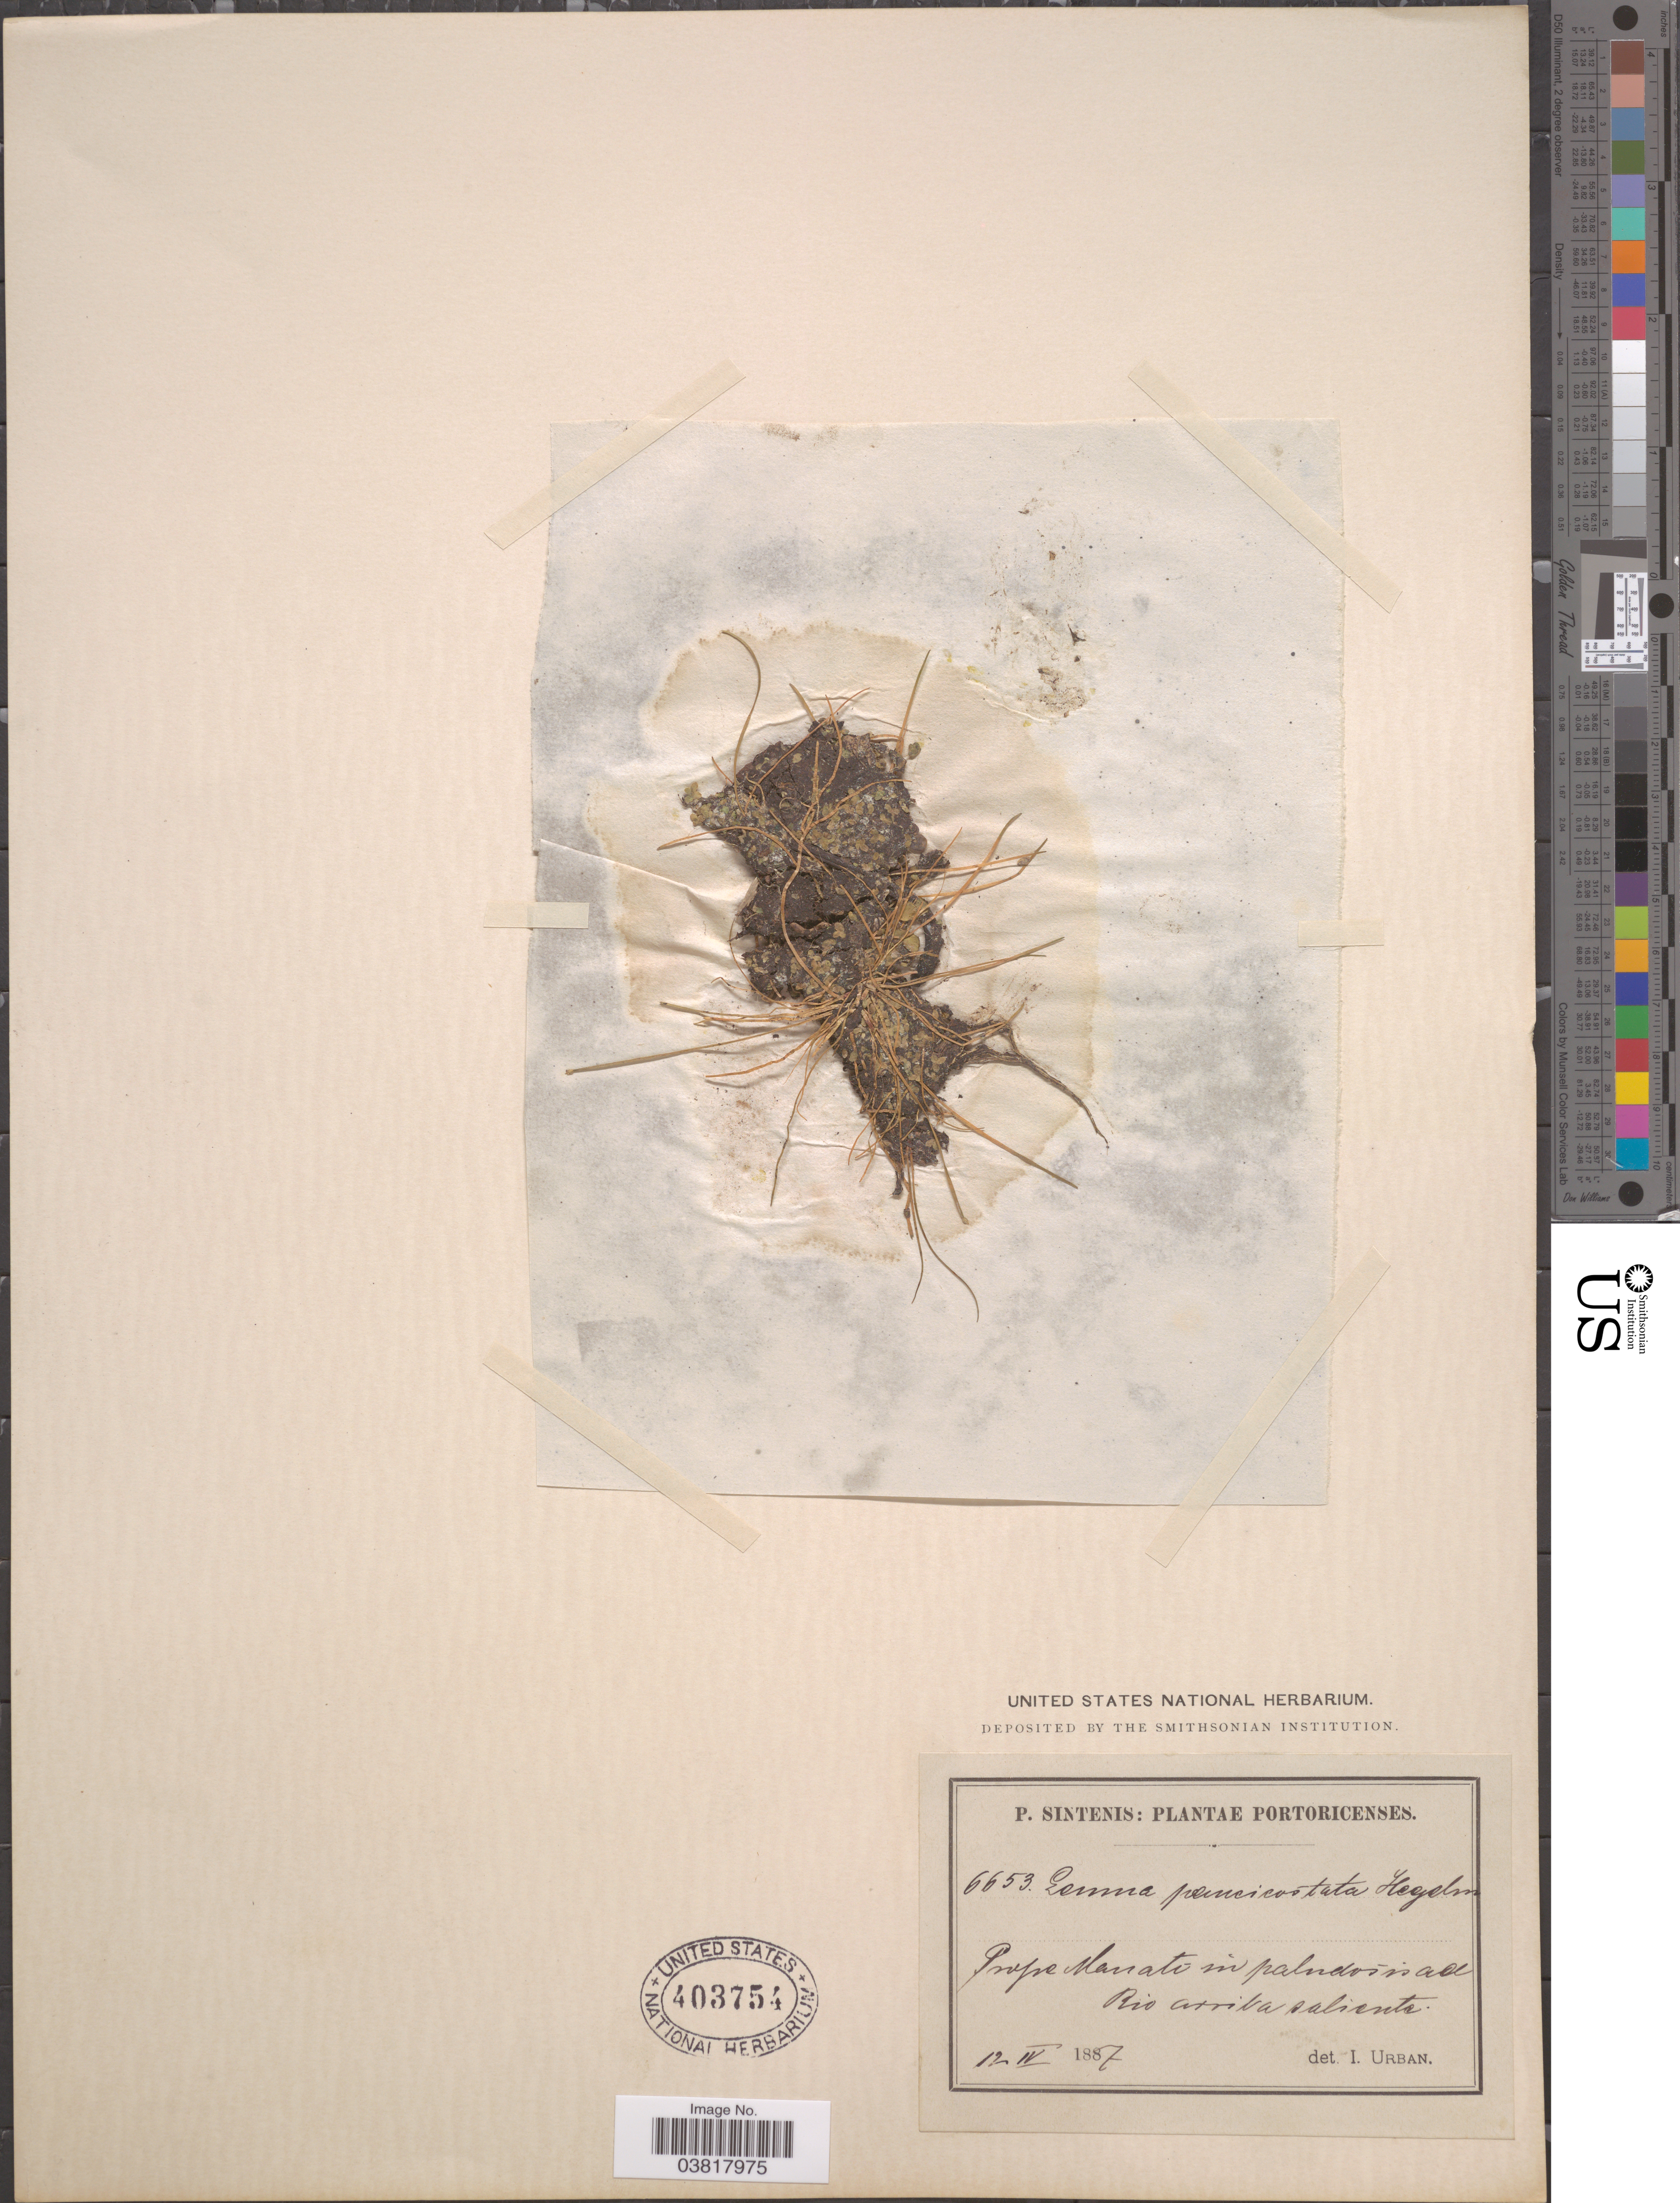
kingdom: Plantae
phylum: Tracheophyta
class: Liliopsida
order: Alismatales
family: Araceae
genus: Lemna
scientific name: Lemna paucicostata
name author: Hegelm.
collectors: P. Sintenis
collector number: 6653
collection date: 1887-04-12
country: Puerto Rico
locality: Prope Manatí in paludosinae. Rio arriba saliente.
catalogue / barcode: US 403754